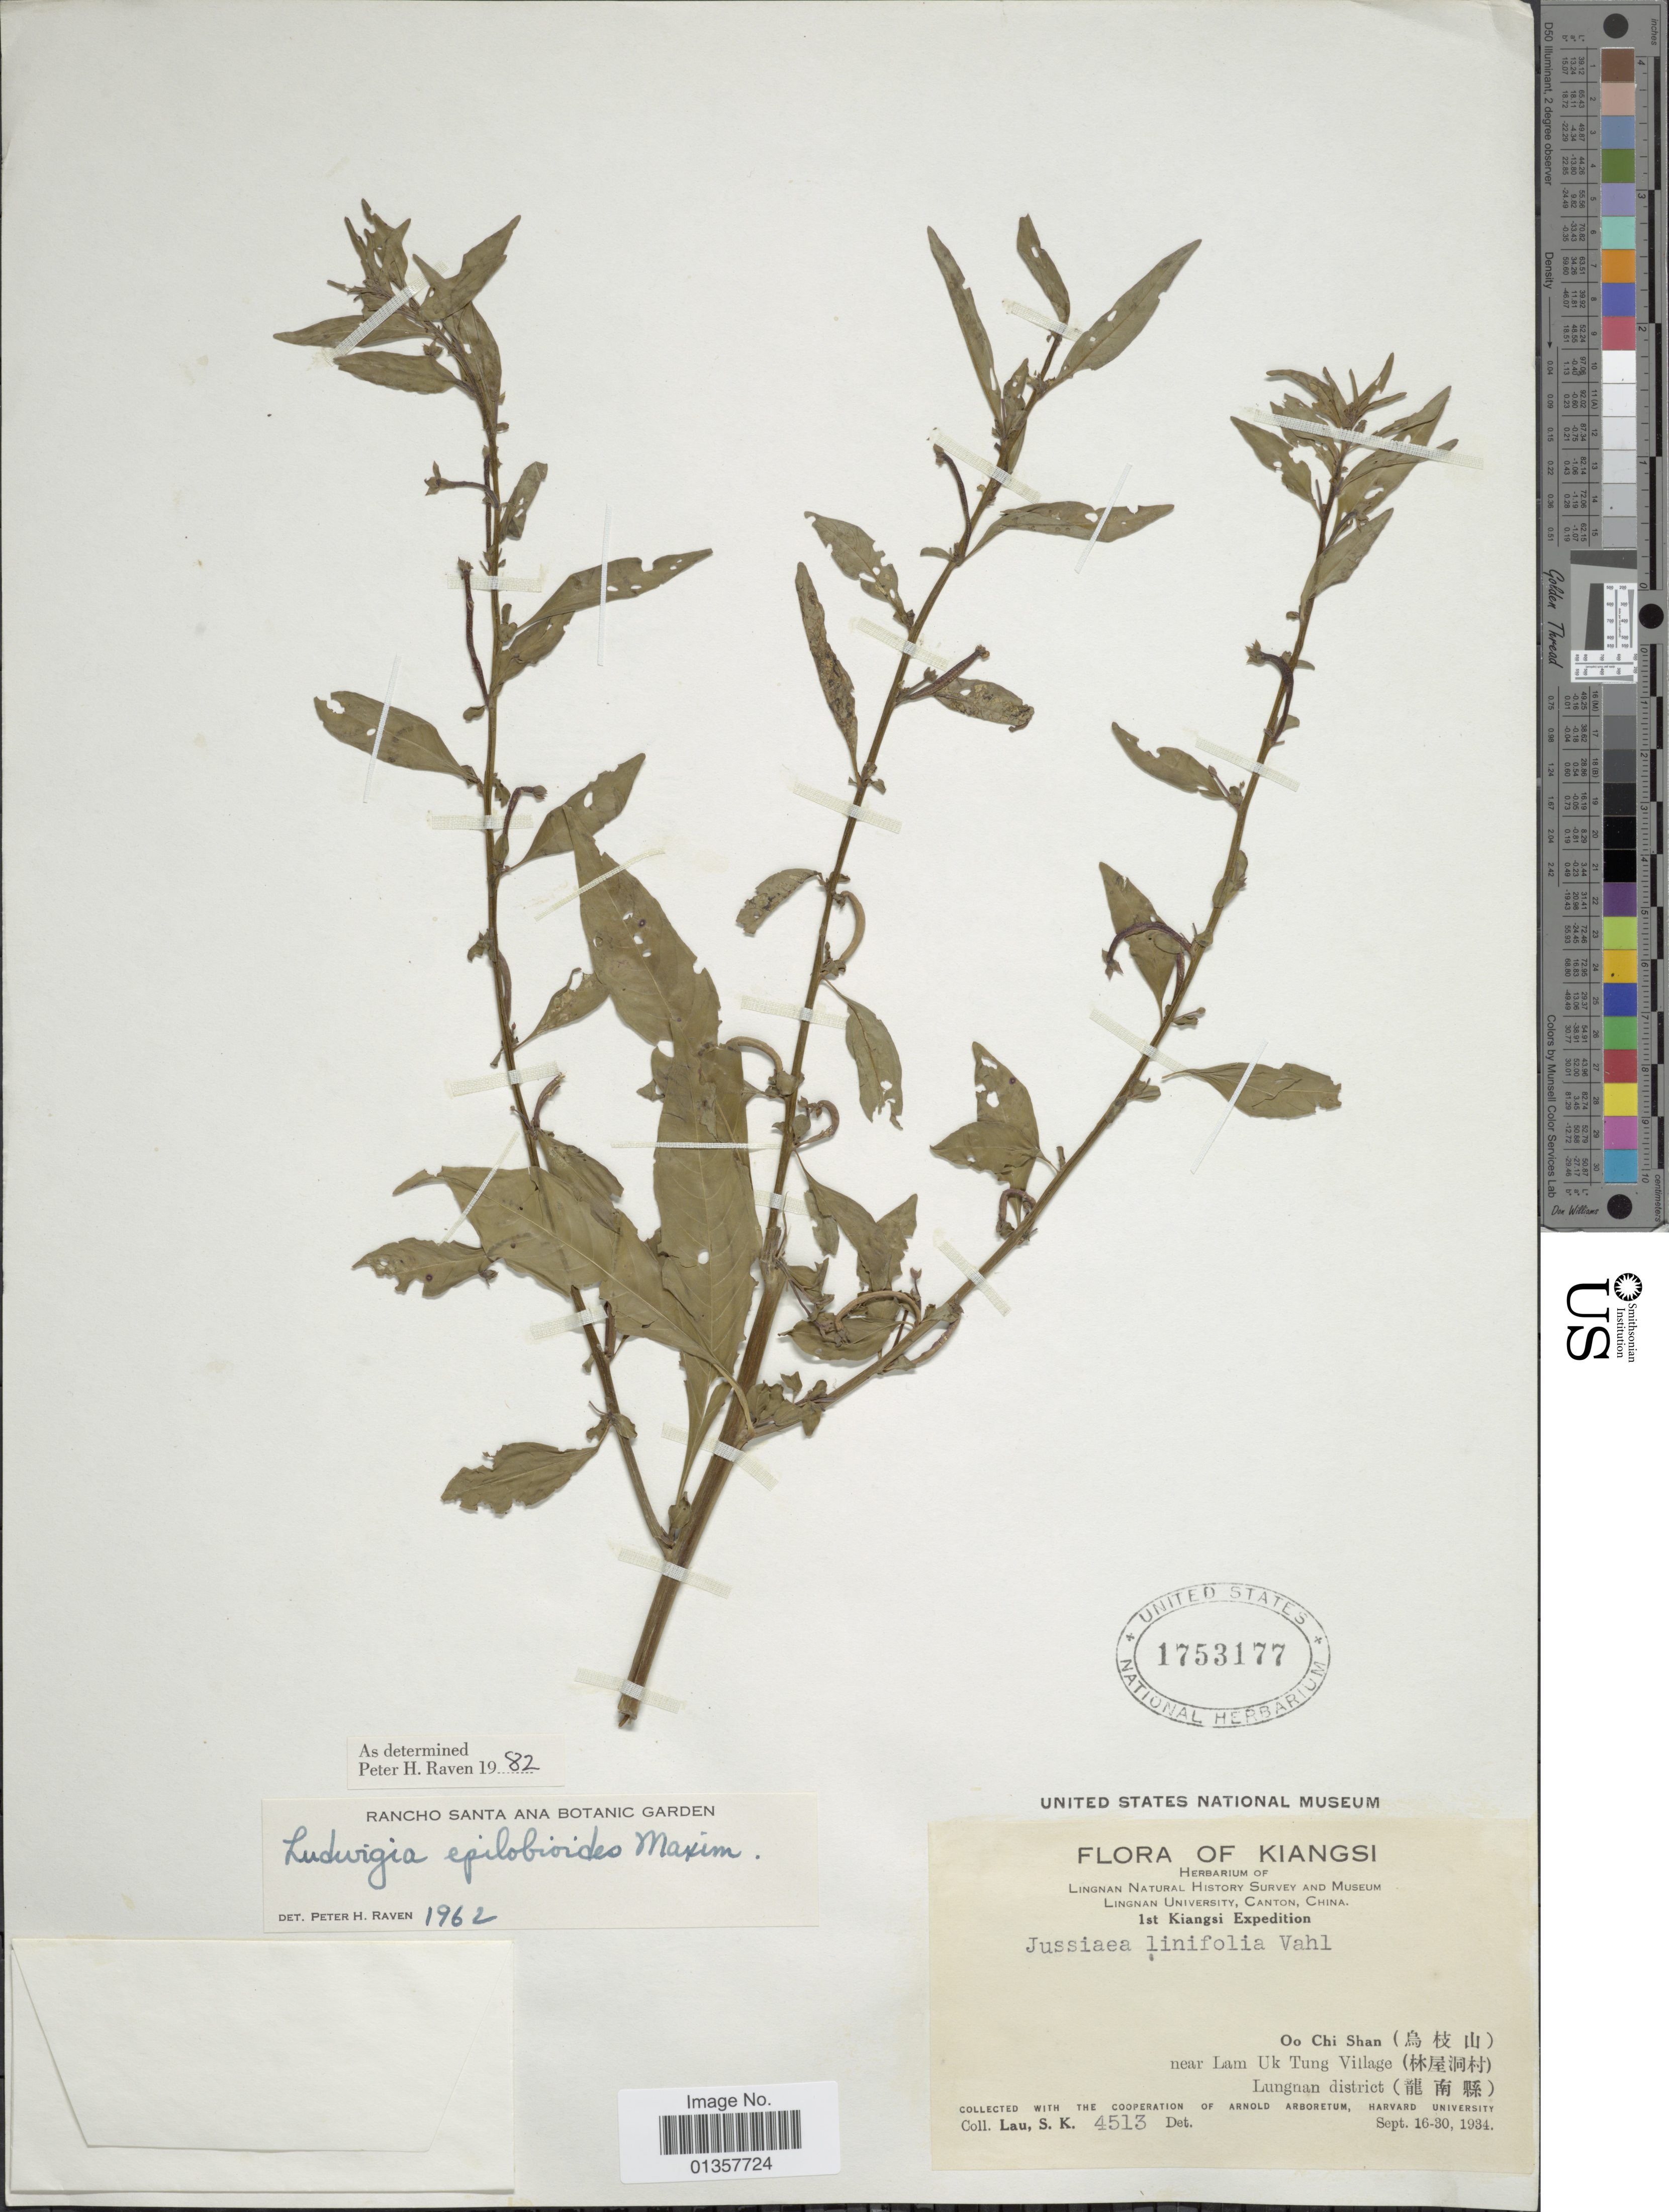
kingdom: Plantae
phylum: Tracheophyta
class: Magnoliopsida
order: Myrtales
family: Onagraceae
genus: Ludwigia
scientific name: Ludwigia epilobioides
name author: Maxim.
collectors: S. K. Lau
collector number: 4513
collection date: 1934-09-16/1934-09-30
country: China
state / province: Zhejiang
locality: Kiangsi, Oo Chi Shan, near Lam Uk Tung Village, Lungnan district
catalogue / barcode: US 1753177